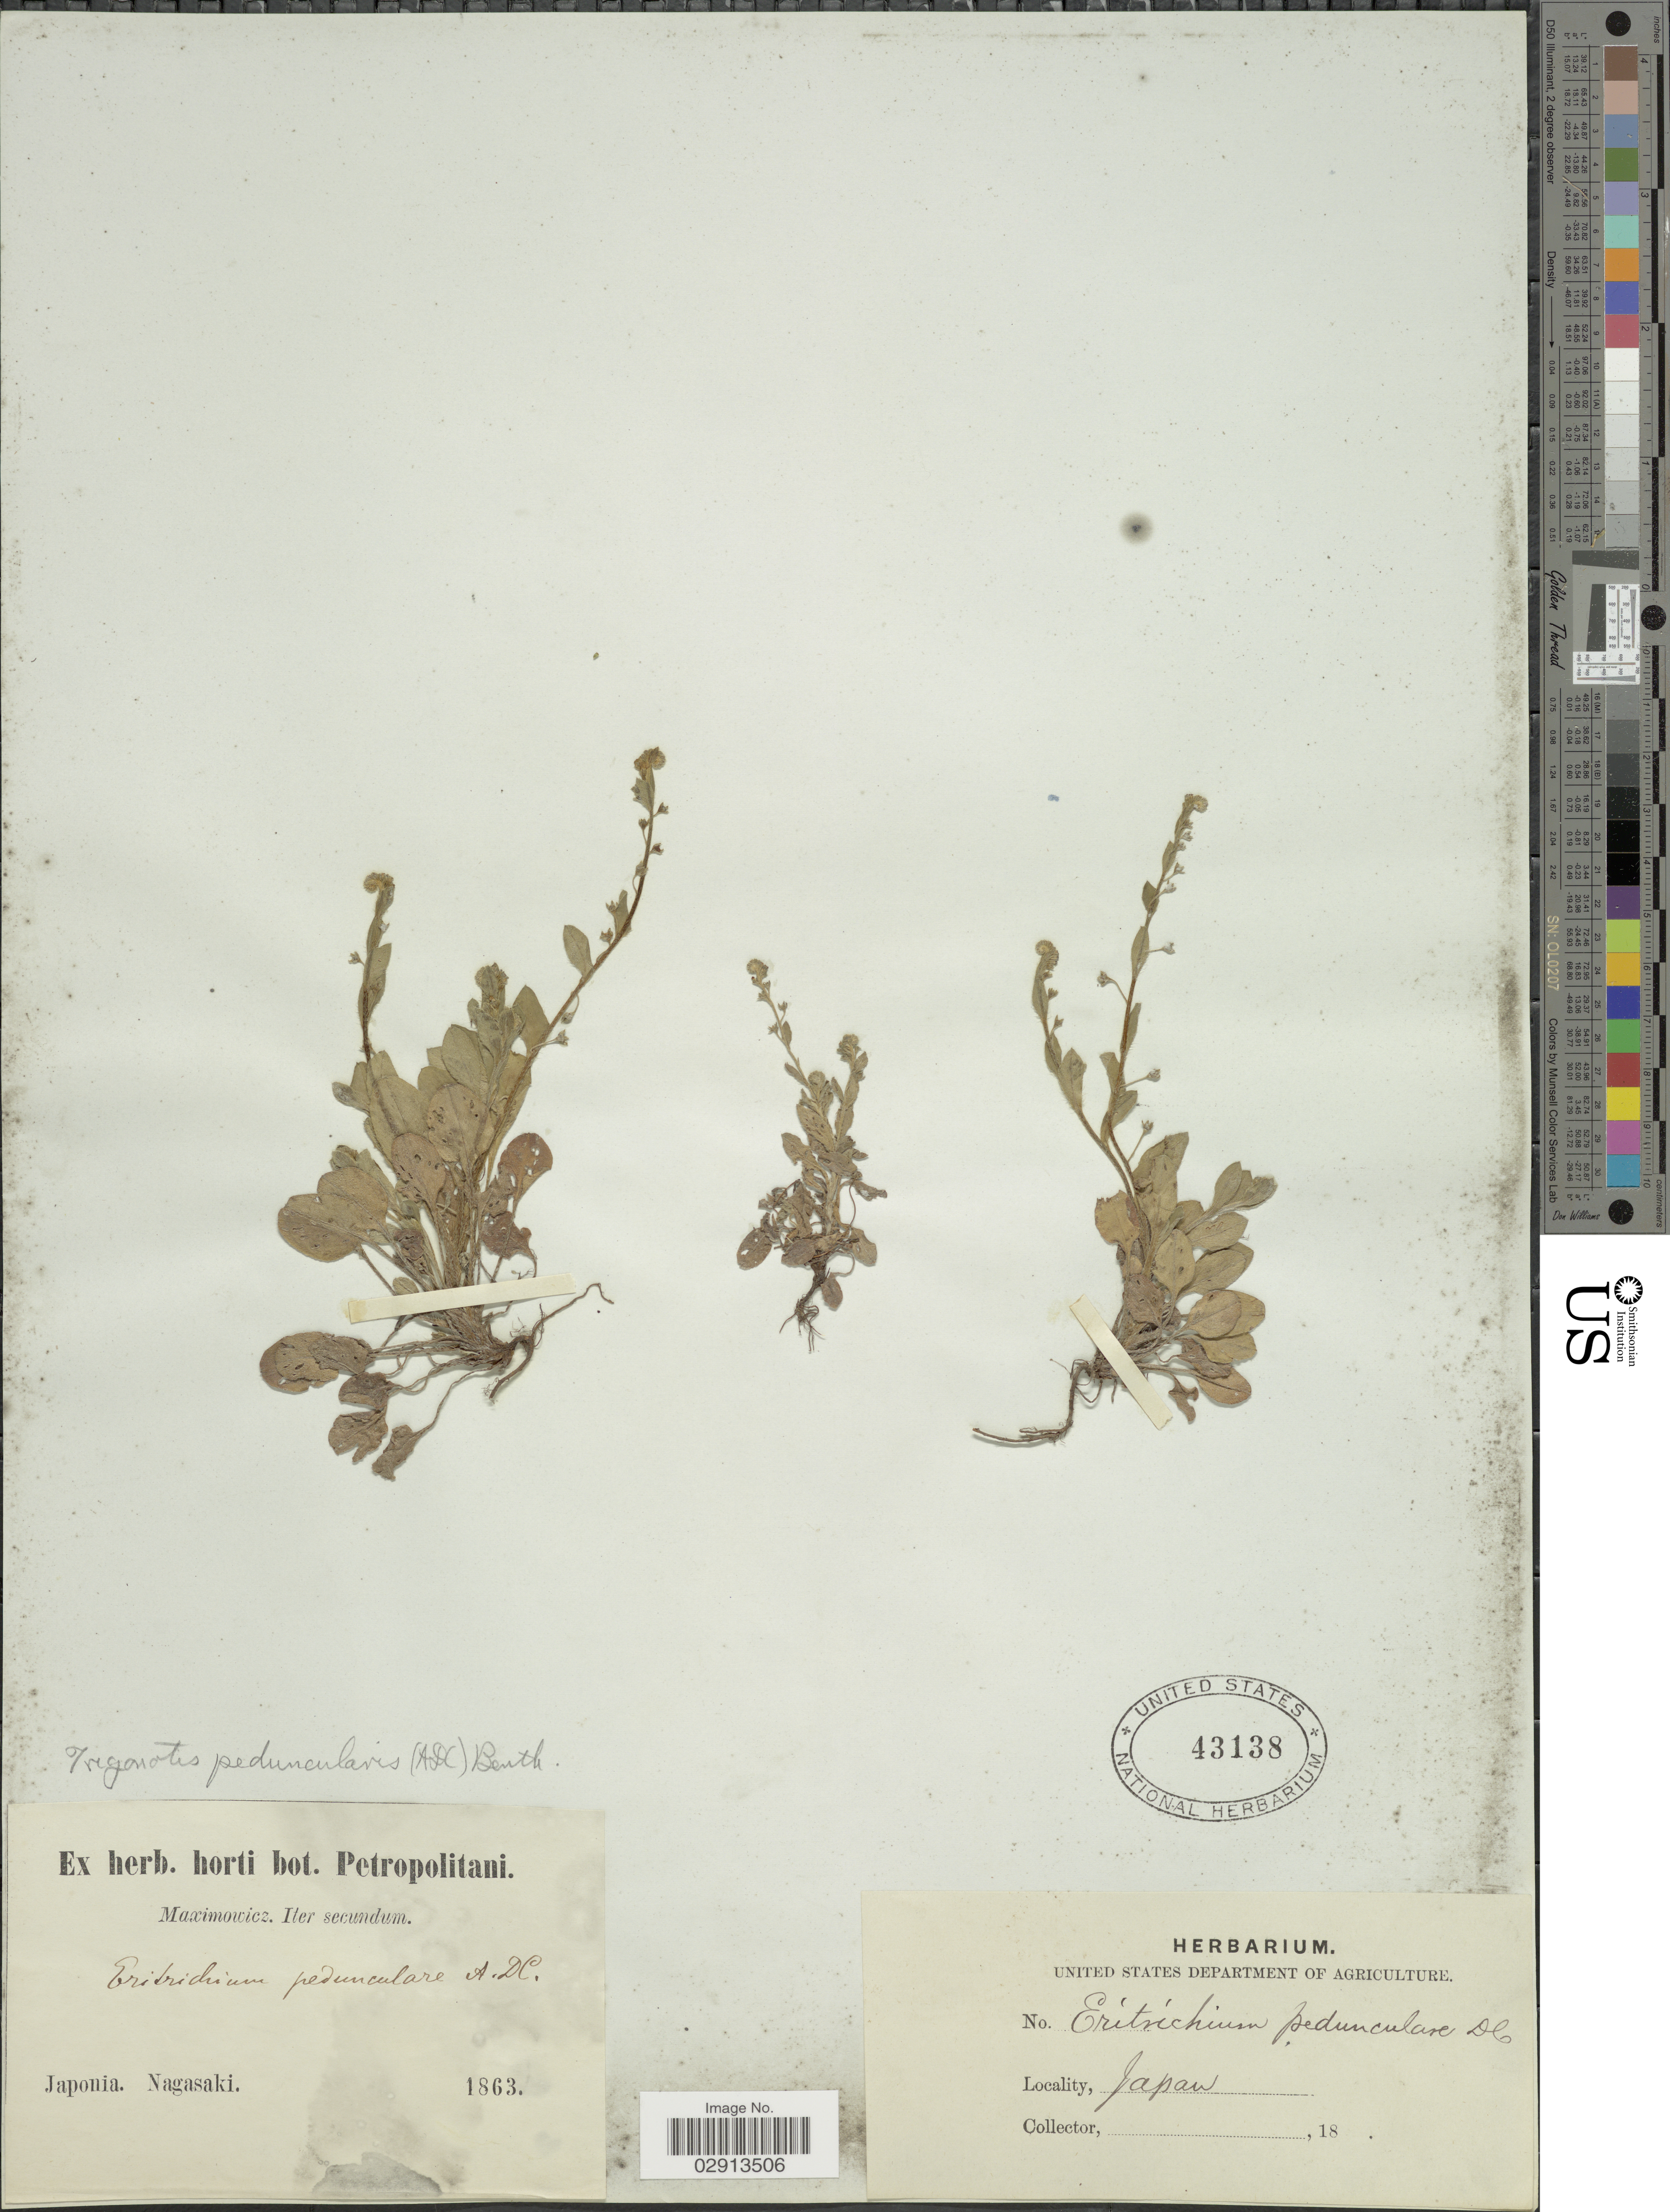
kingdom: Plantae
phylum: Tracheophyta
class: Magnoliopsida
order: Boraginales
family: Boraginaceae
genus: Trigonotis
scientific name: Trigonotis peduncularis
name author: (Trevis.) Benth. ex Baker et al.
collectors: Maximowicz, --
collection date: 1863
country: Japan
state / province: Nagasaki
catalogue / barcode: US 43138